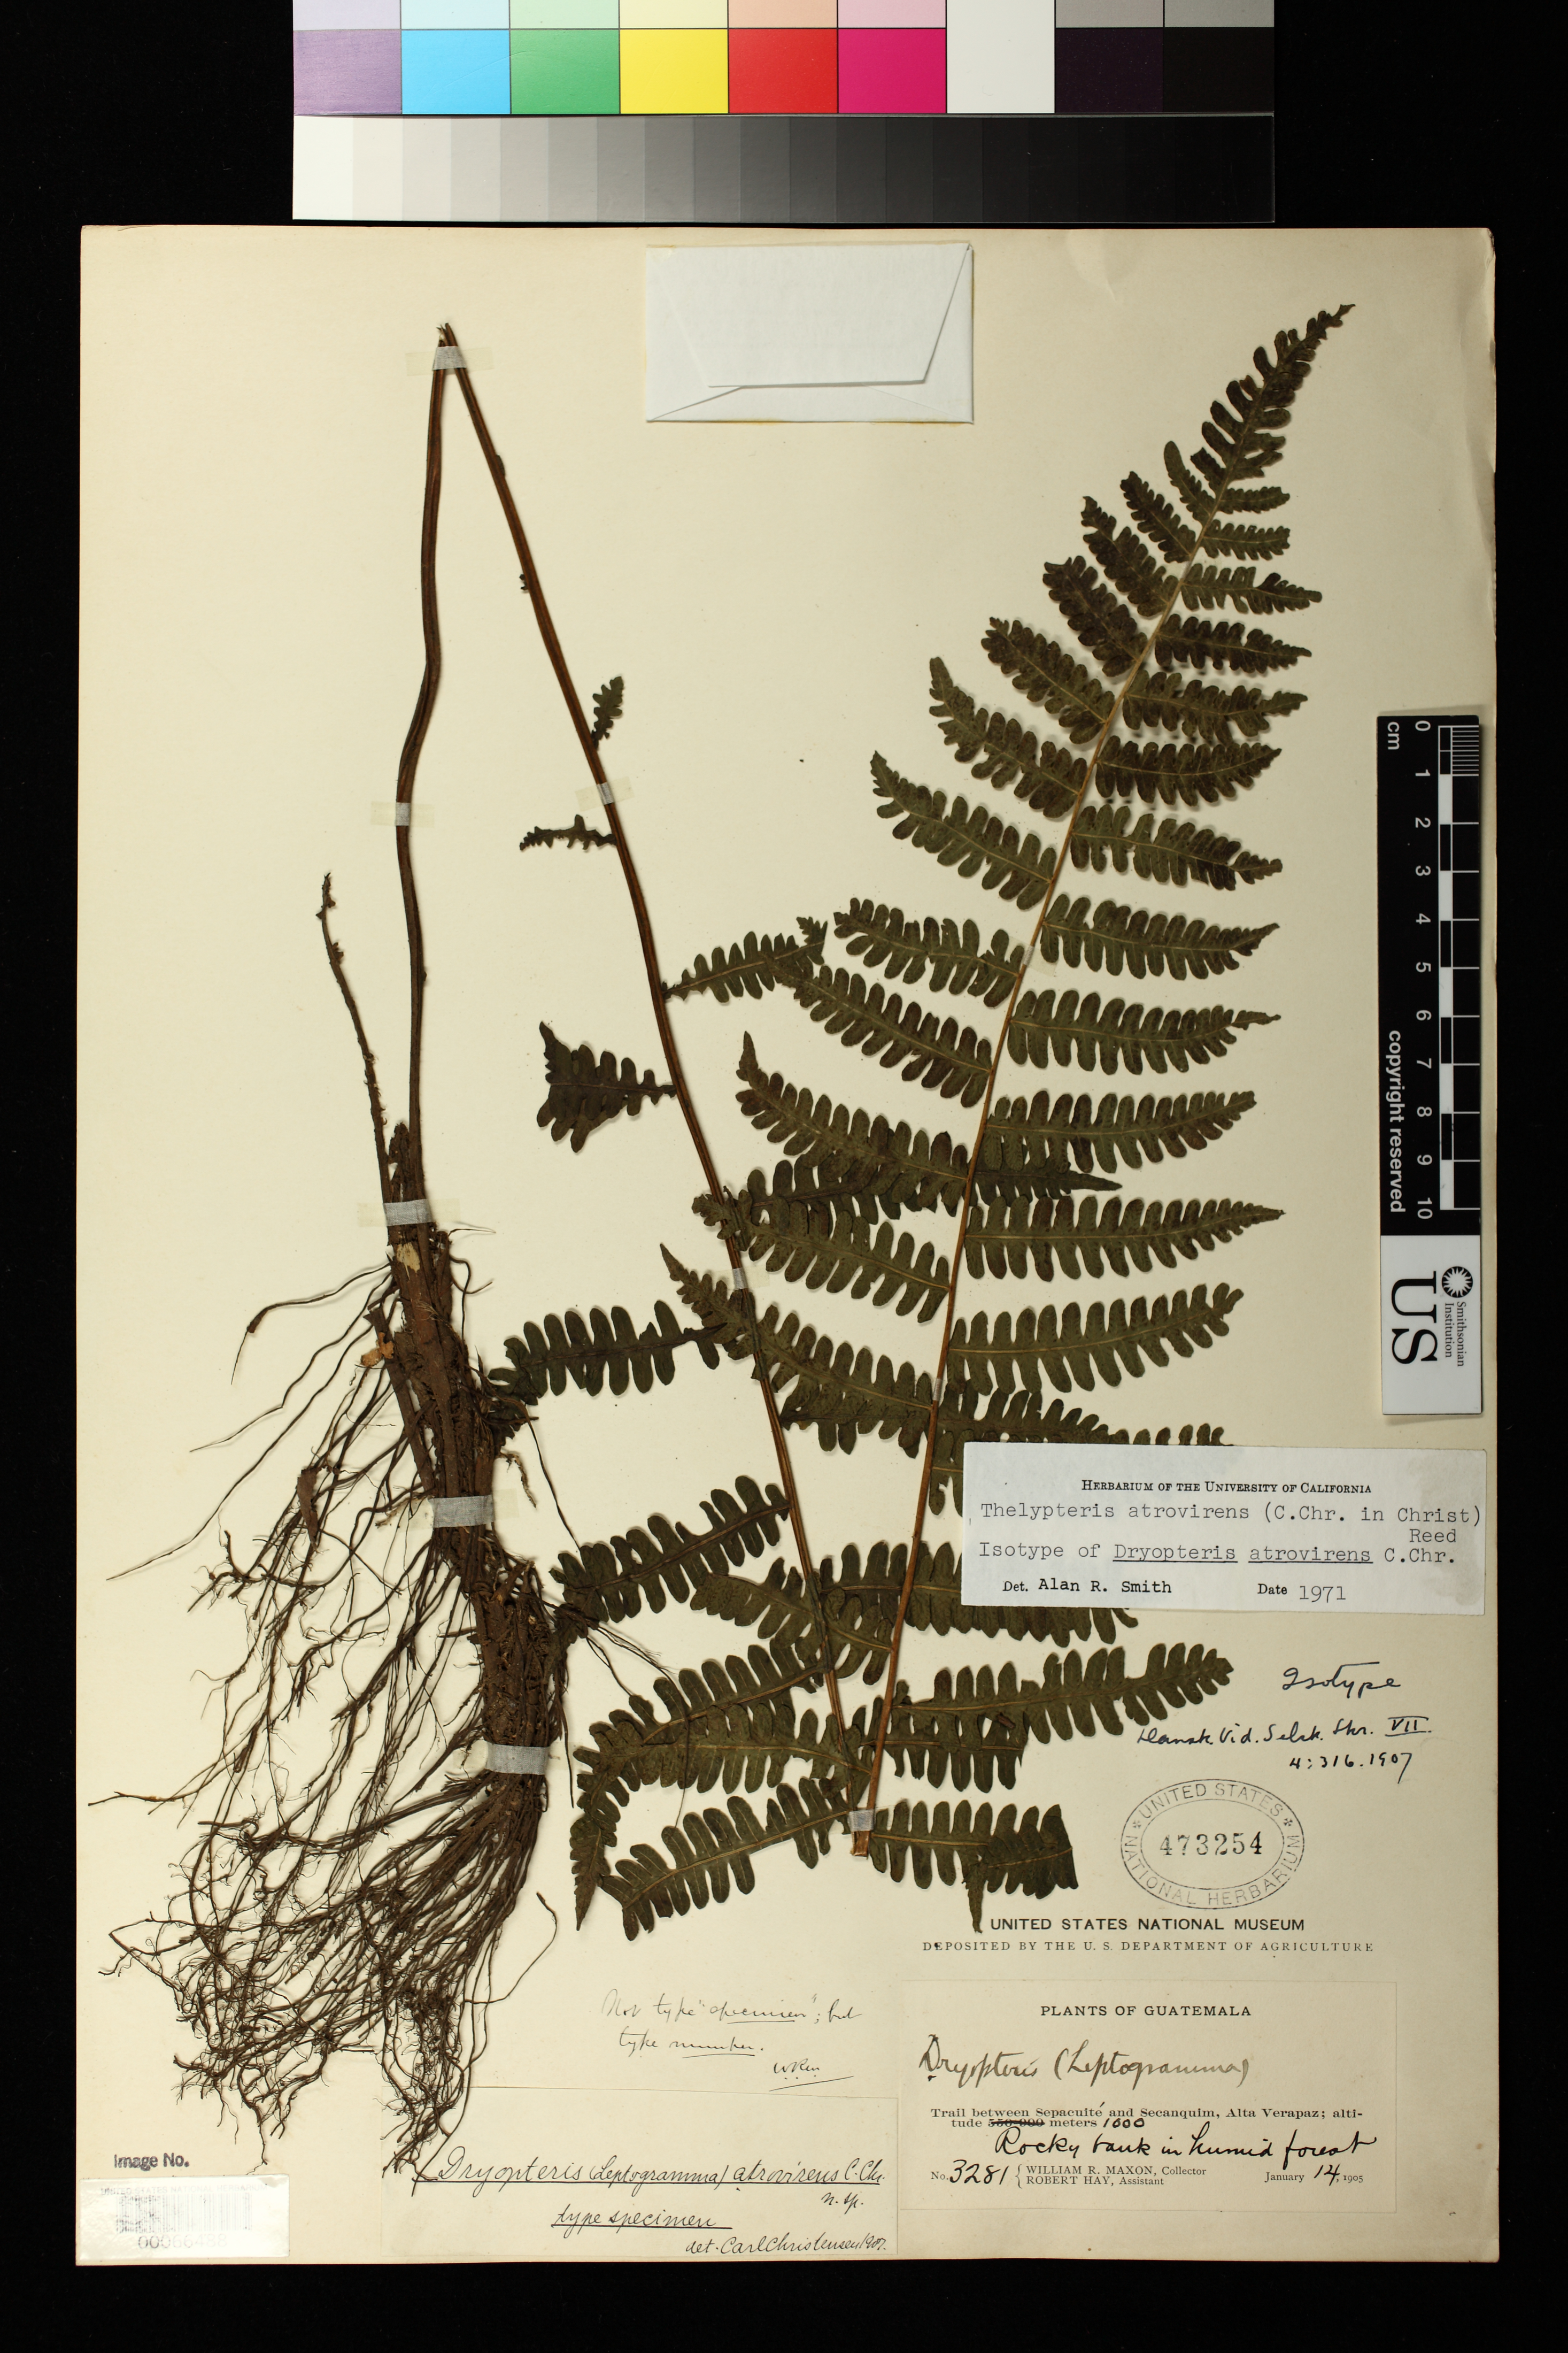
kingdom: Plantae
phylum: Tracheophyta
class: Polypodiopsida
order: Polypodiales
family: Dryopteridaceae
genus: Dryopteris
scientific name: Dryopteris atrovirens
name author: C. Chr.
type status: Isotype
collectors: W. R. Maxon & R. H. Hay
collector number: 3281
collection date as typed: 14 Jan 1905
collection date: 1905-01-14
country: Guatemala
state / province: Alta Verapaz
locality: Trail between Sepacuite & Secanquim.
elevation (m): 1000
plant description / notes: Type status uncertain, but not a type if name was validated by [C. Chr. ex] Christ. Specimen annotated as "type specimen" by C. Christensen (1907) and as "isotype" by A.R. Smith (1971) of Dryopteris atrovirens C. Chr.; Smith cites this collection as the type of this name in several publications. Maxon & Hay 3281 was cited as the type collection for "Dryopteris atrovirens n. sp. C. Chr. apud Christ" by C. Christensen (1907, Kongel. Danske Vidensk. Selskr. Skr., Naturvidensk Math. Afd., ser. 7, 4: 316) but name had already been validated (apparently unintentionally) by Christ, Bull. Herb. Boiss. ser. 2, 7: 263 (March 1907), citing several specimens (with no type indicated) but Maxon & Hay 3281 not among them.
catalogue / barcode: US 473254